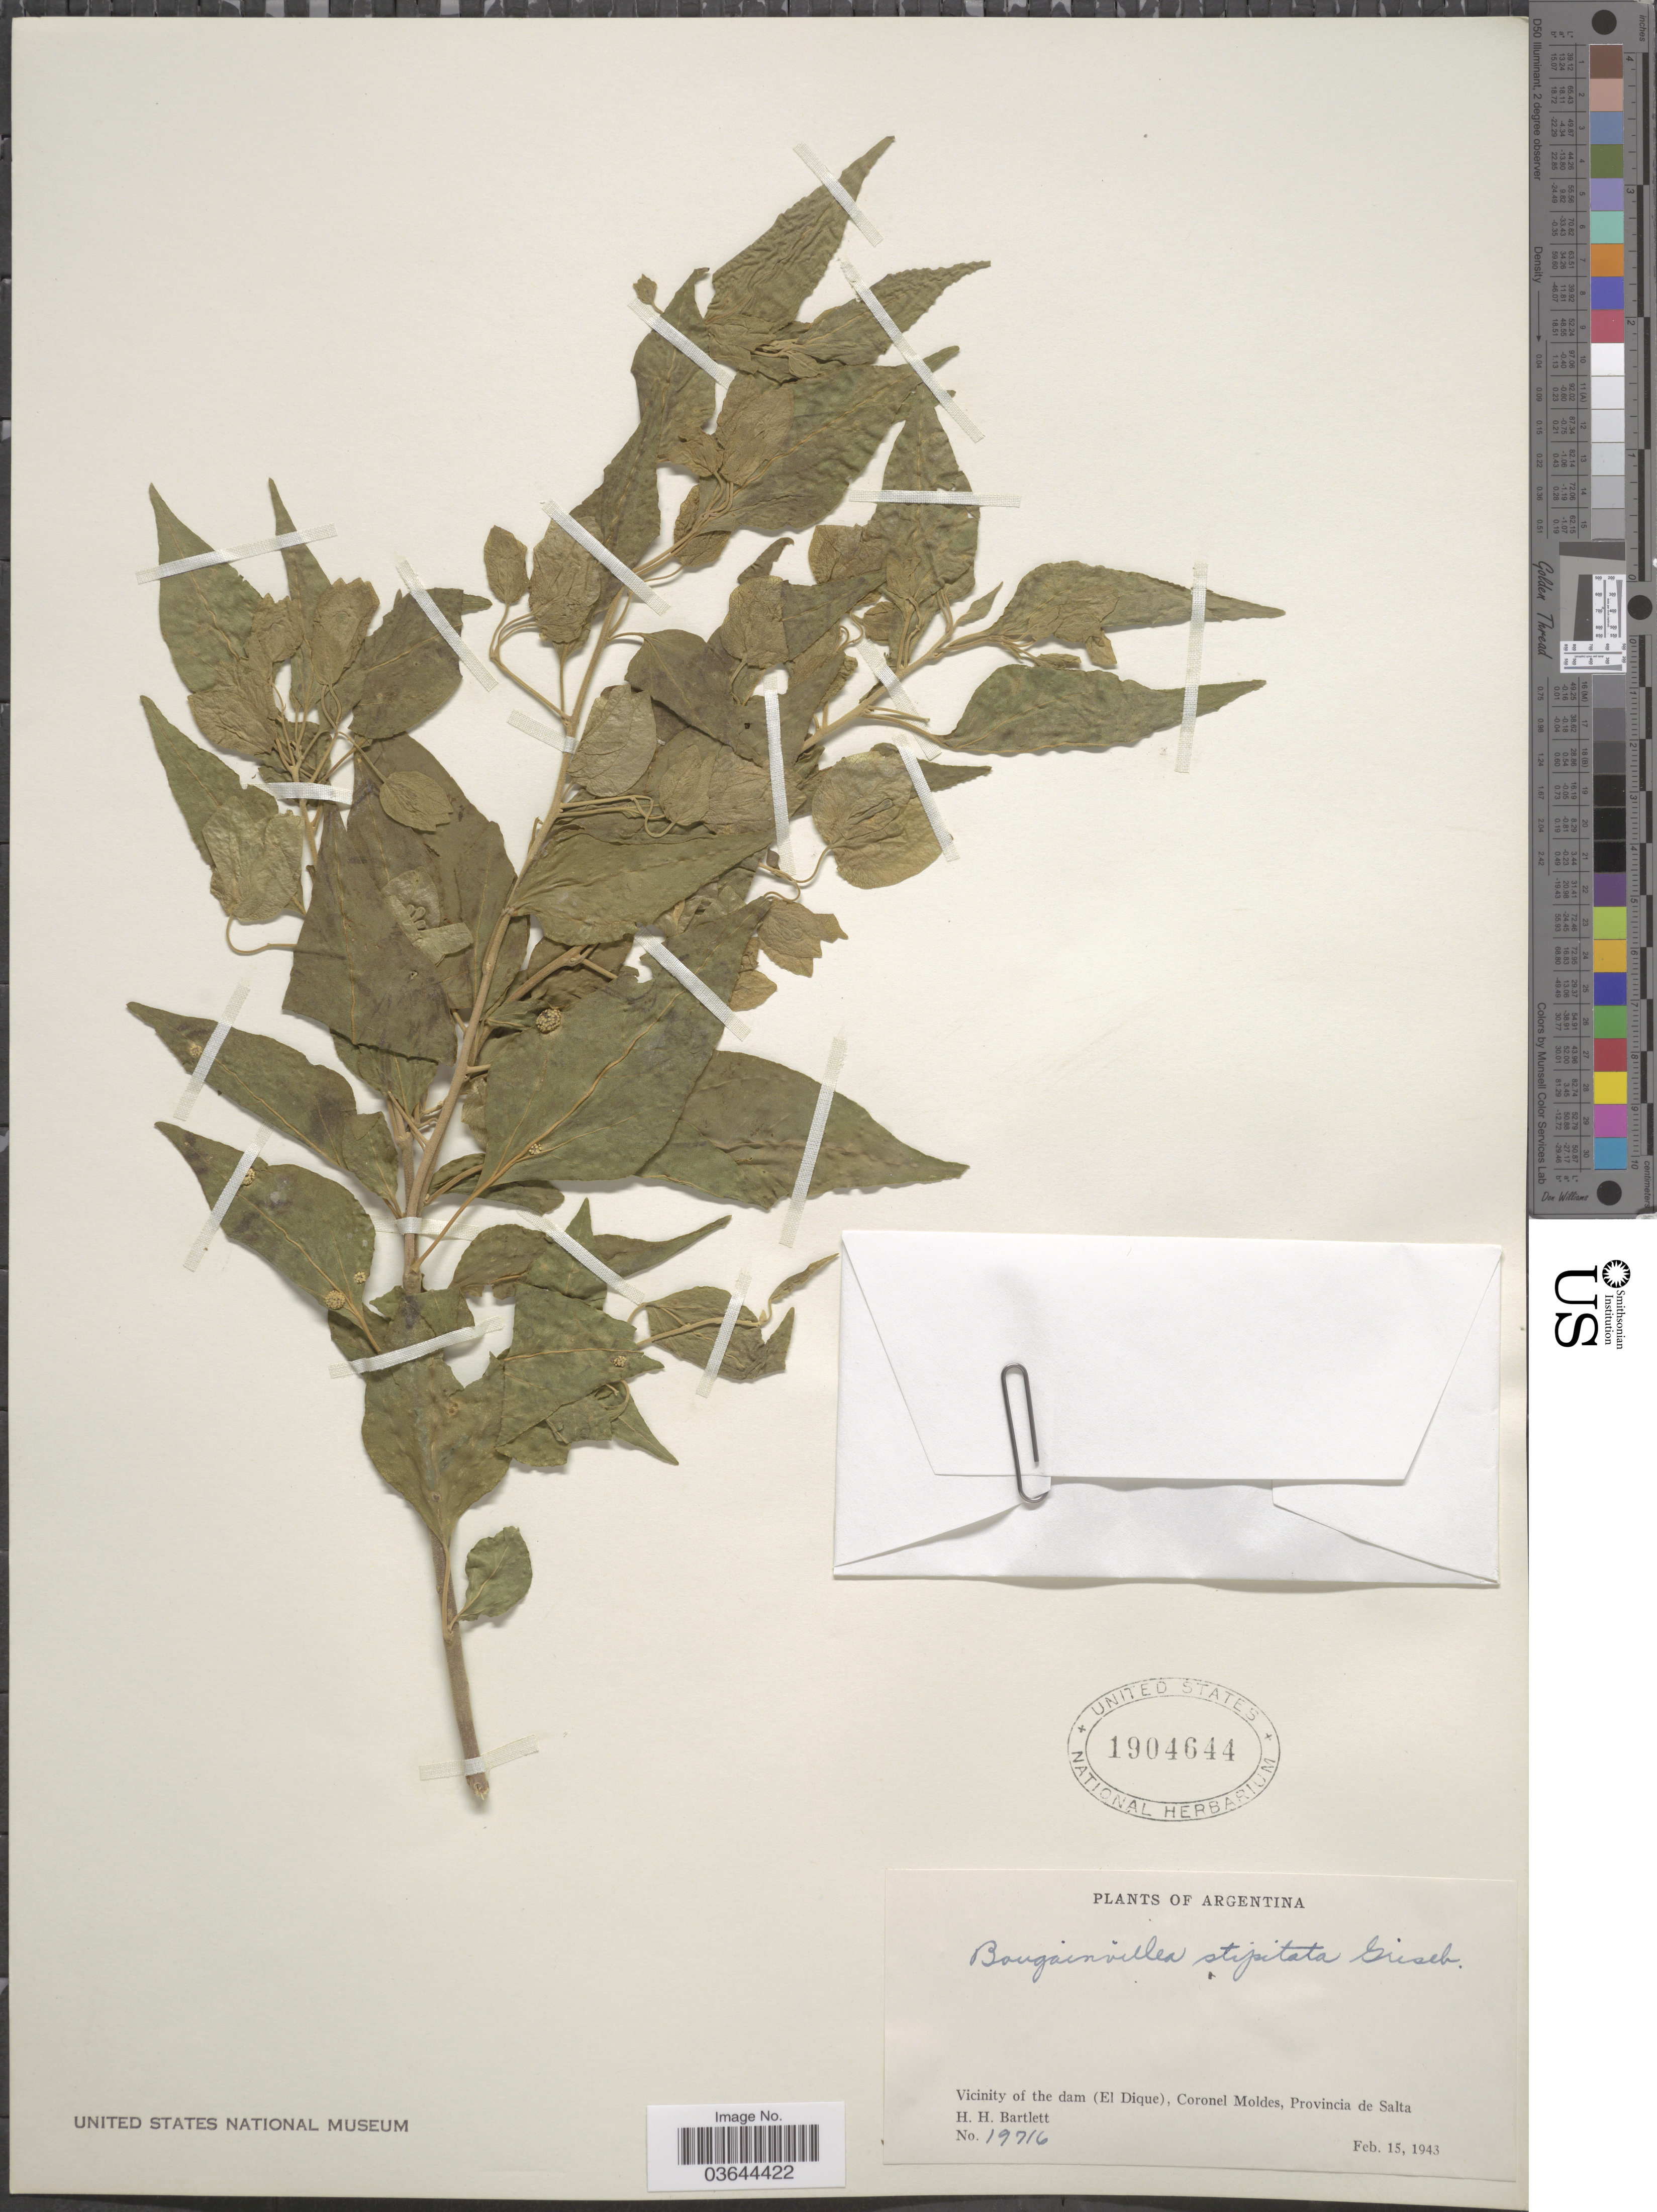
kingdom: Plantae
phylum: Tracheophyta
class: Magnoliopsida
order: Caryophyllales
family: Nyctaginaceae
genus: Bougainvillea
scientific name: Bougainvillea stipitata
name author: Griseb.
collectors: H. H. Bartlett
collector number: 19716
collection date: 1943-02-15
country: Argentina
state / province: Salta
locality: Vicinity of the dam (El Dique), Coronel Moldes.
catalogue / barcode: US 1904644